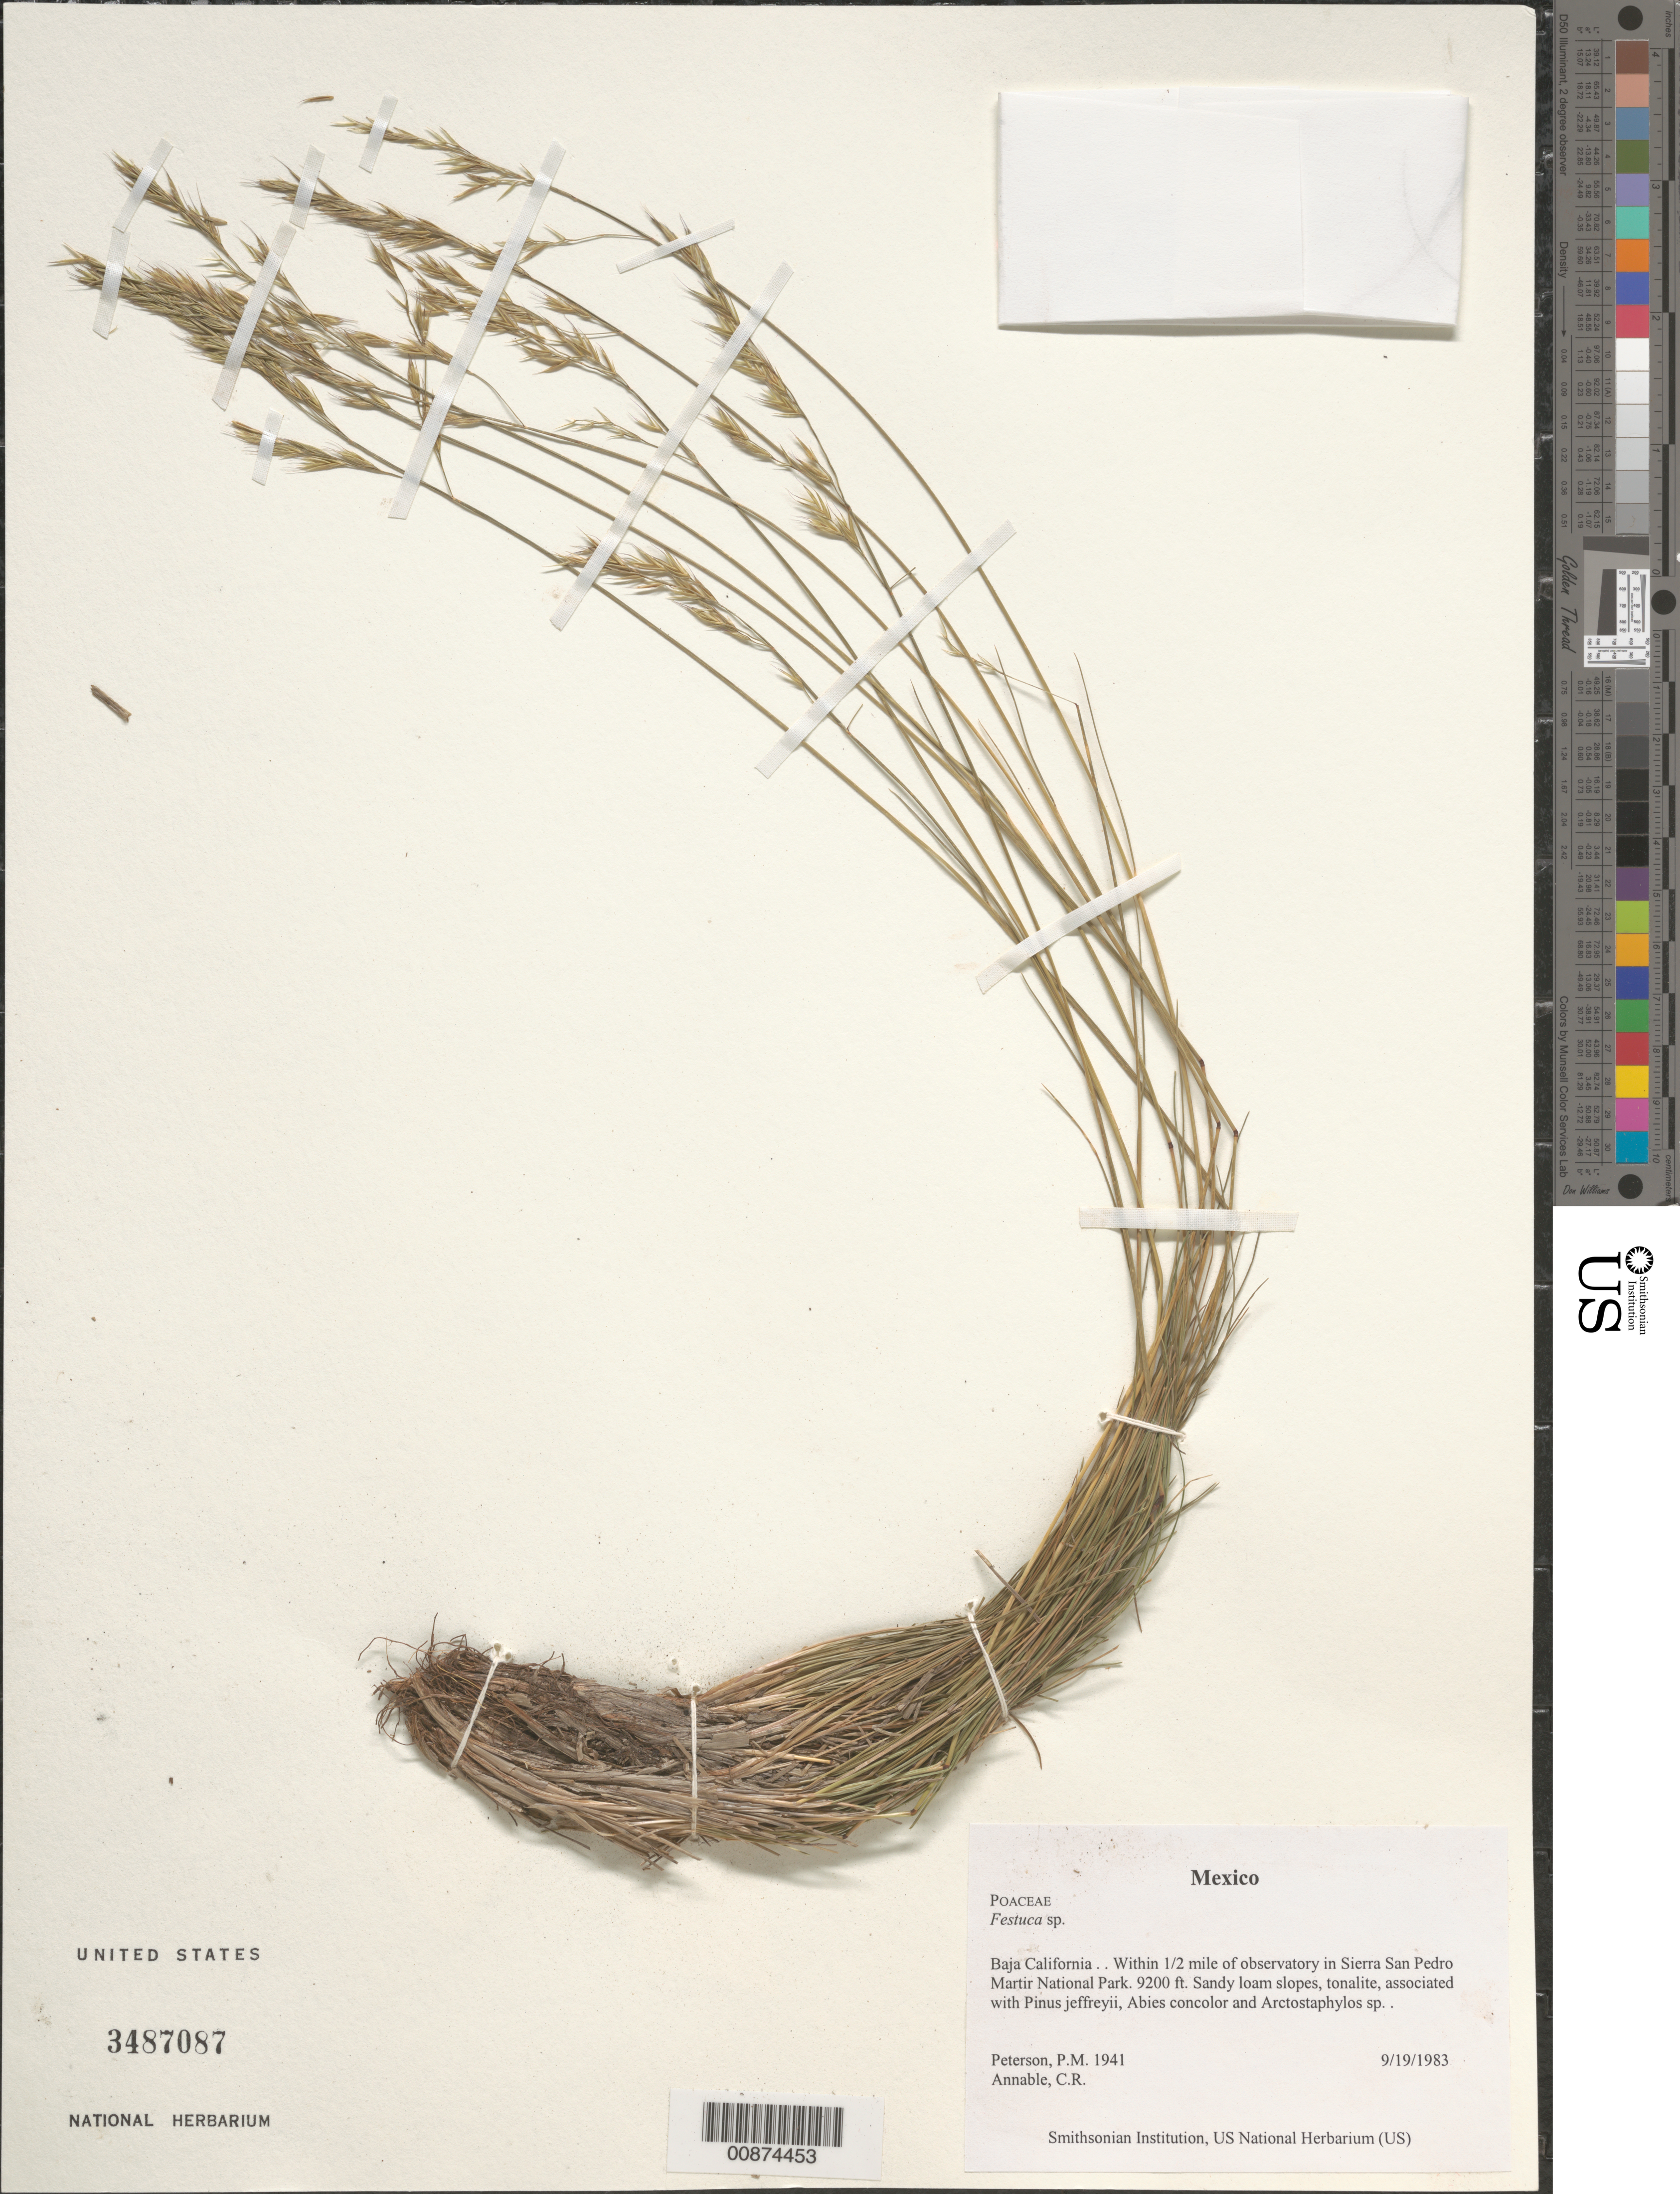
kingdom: Plantae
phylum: Tracheophyta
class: Liliopsida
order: Poales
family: Poaceae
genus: Festuca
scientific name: Festuca sp.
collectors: P. M. Peterson & C. R. Annable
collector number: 01941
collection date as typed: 19 Sep 1983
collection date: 1983-09-19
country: Mexico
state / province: Baja California Norte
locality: Within 1/2 mile of observatory in Sierra San Pedro Martir National Park.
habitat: Sandy loam slopes, tonalite, associated with Pinus jeffreyii, Abies concolor and Arctostaphylos sp.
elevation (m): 9200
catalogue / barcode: US 3487087